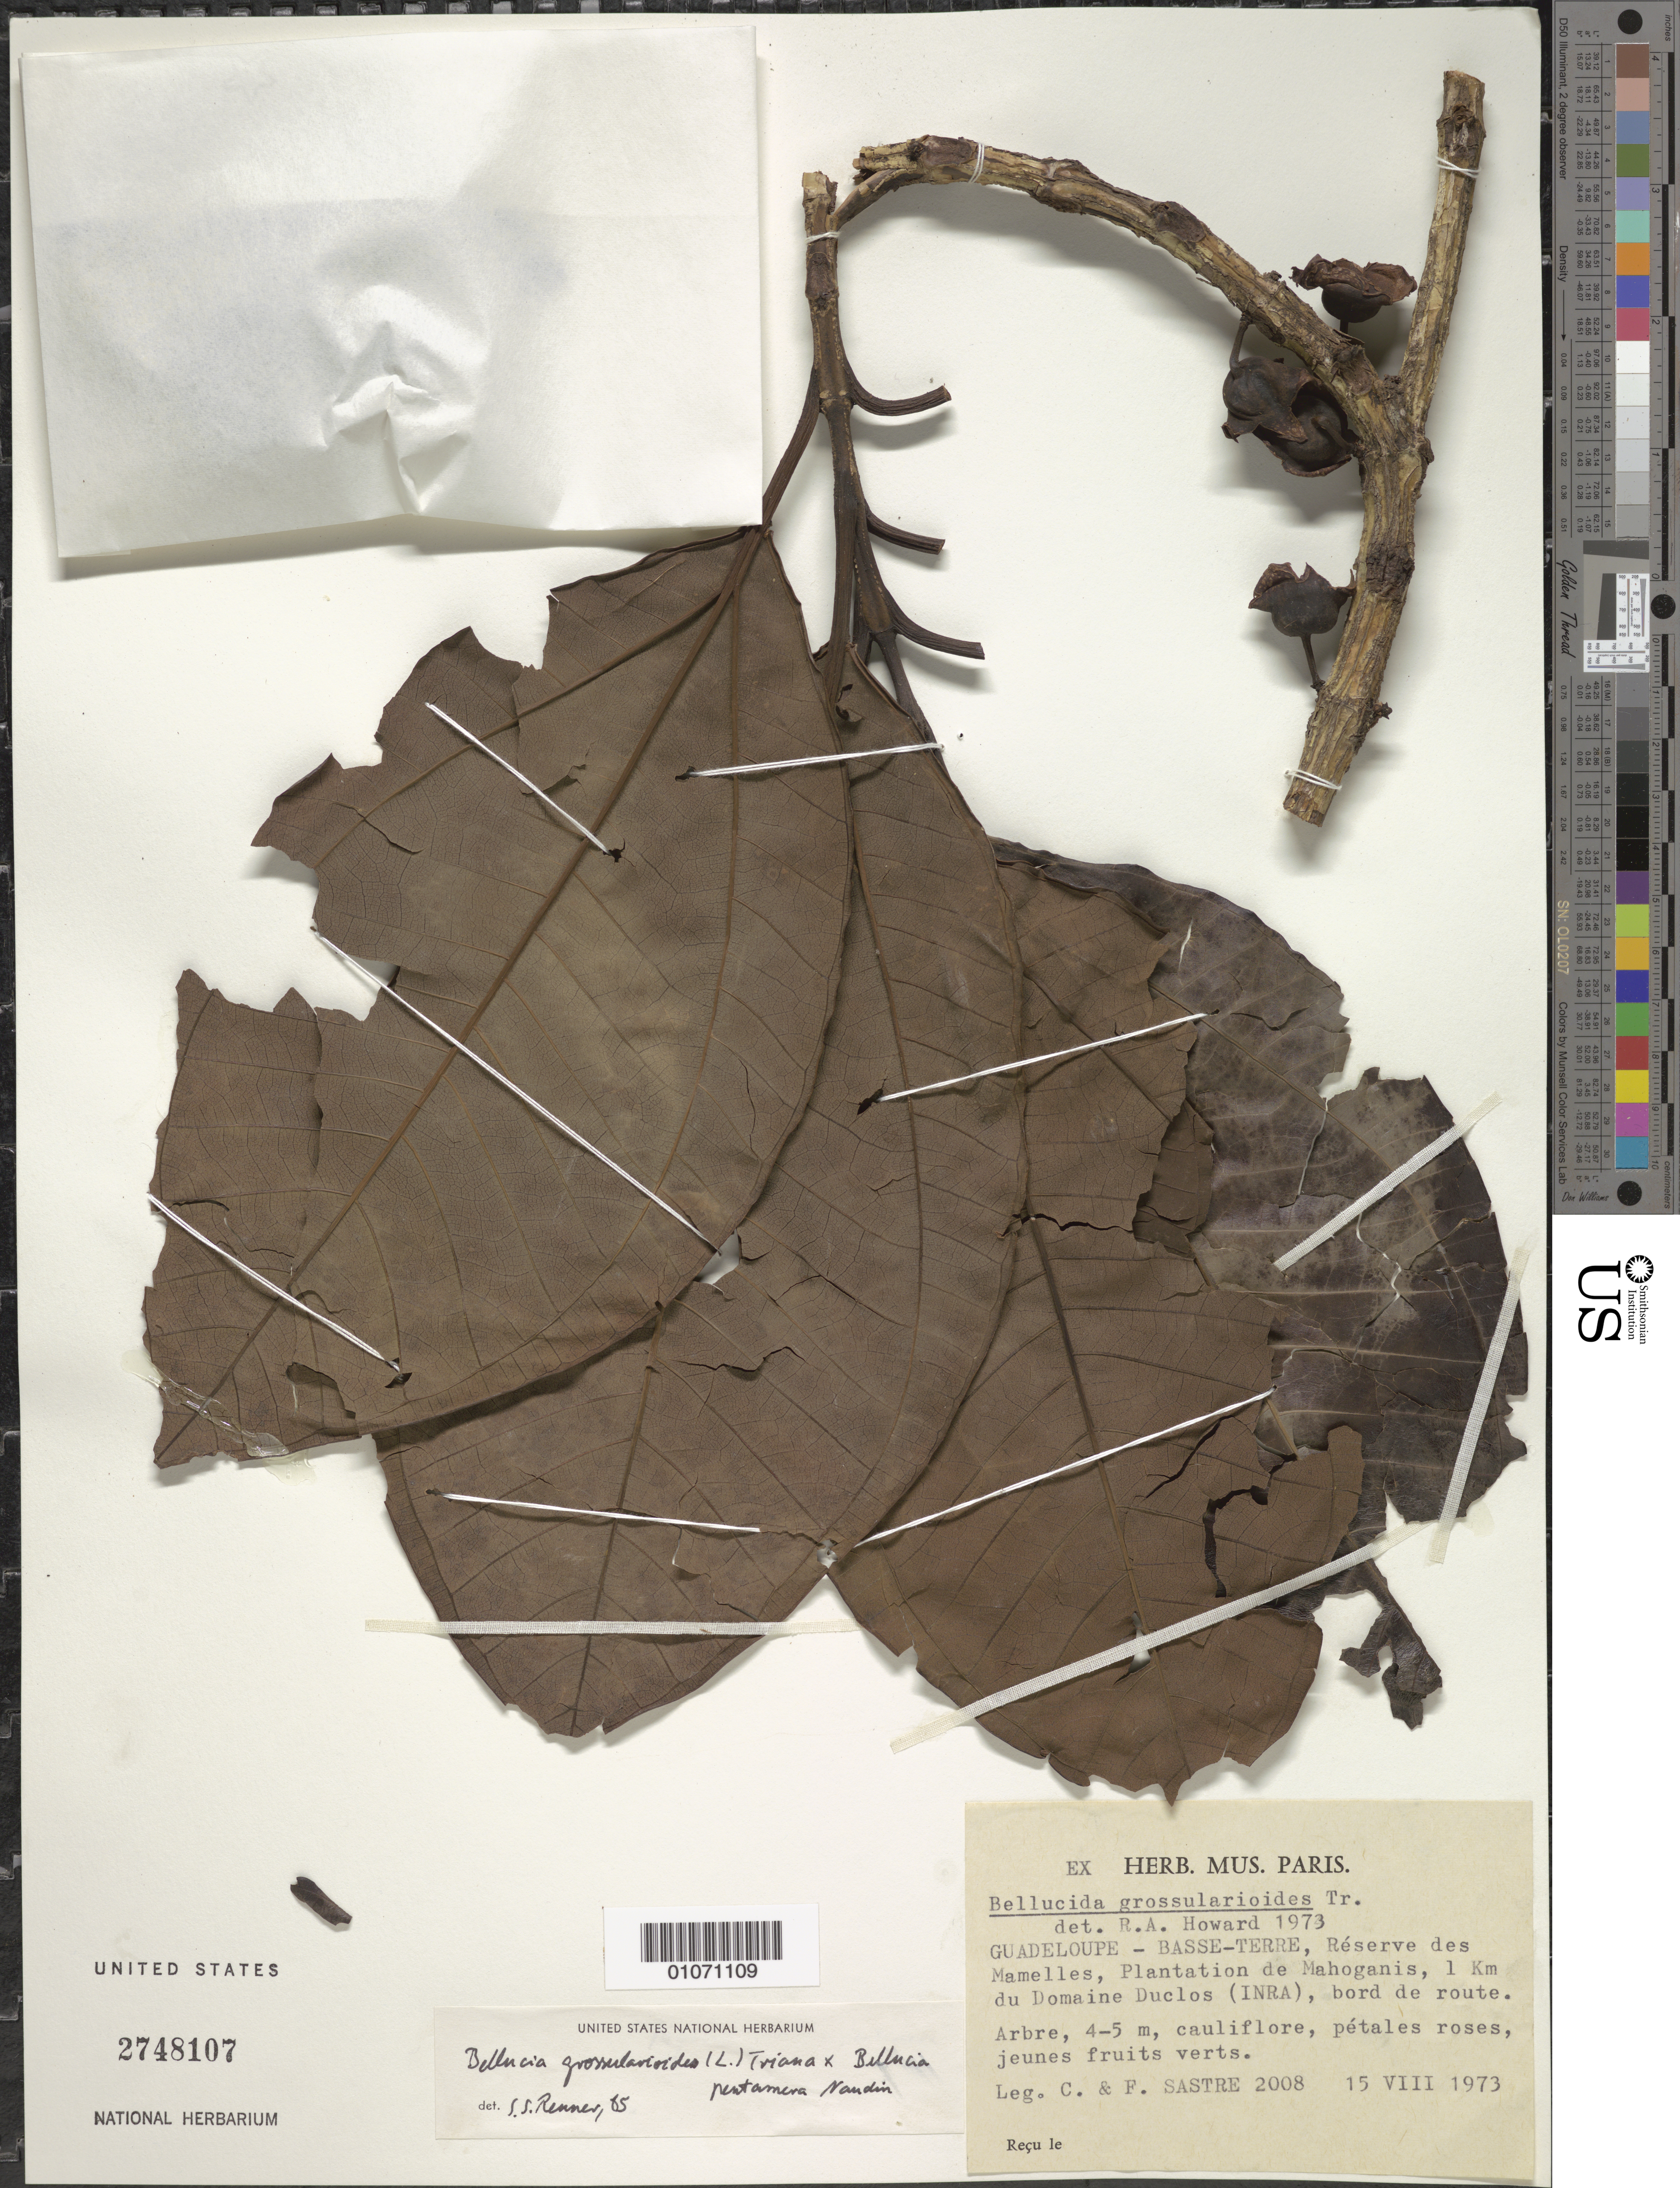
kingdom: Plantae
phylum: Tracheophyta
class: Magnoliopsida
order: Myrtales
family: Melastomataceae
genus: Bellucia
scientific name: Bellucia grossularioides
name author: (L.) Triana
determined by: Renner, S. S.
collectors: C. H. L. Sastre & F. Sastre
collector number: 2008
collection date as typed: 15 Aug 1973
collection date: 1973-08-15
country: Guadeloupe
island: Basse Terre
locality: Réserve des Mamelles, Plantation de Mahoganis, 1 km du Domaine Duclos (INRA)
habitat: Borde de route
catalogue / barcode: US 2748107